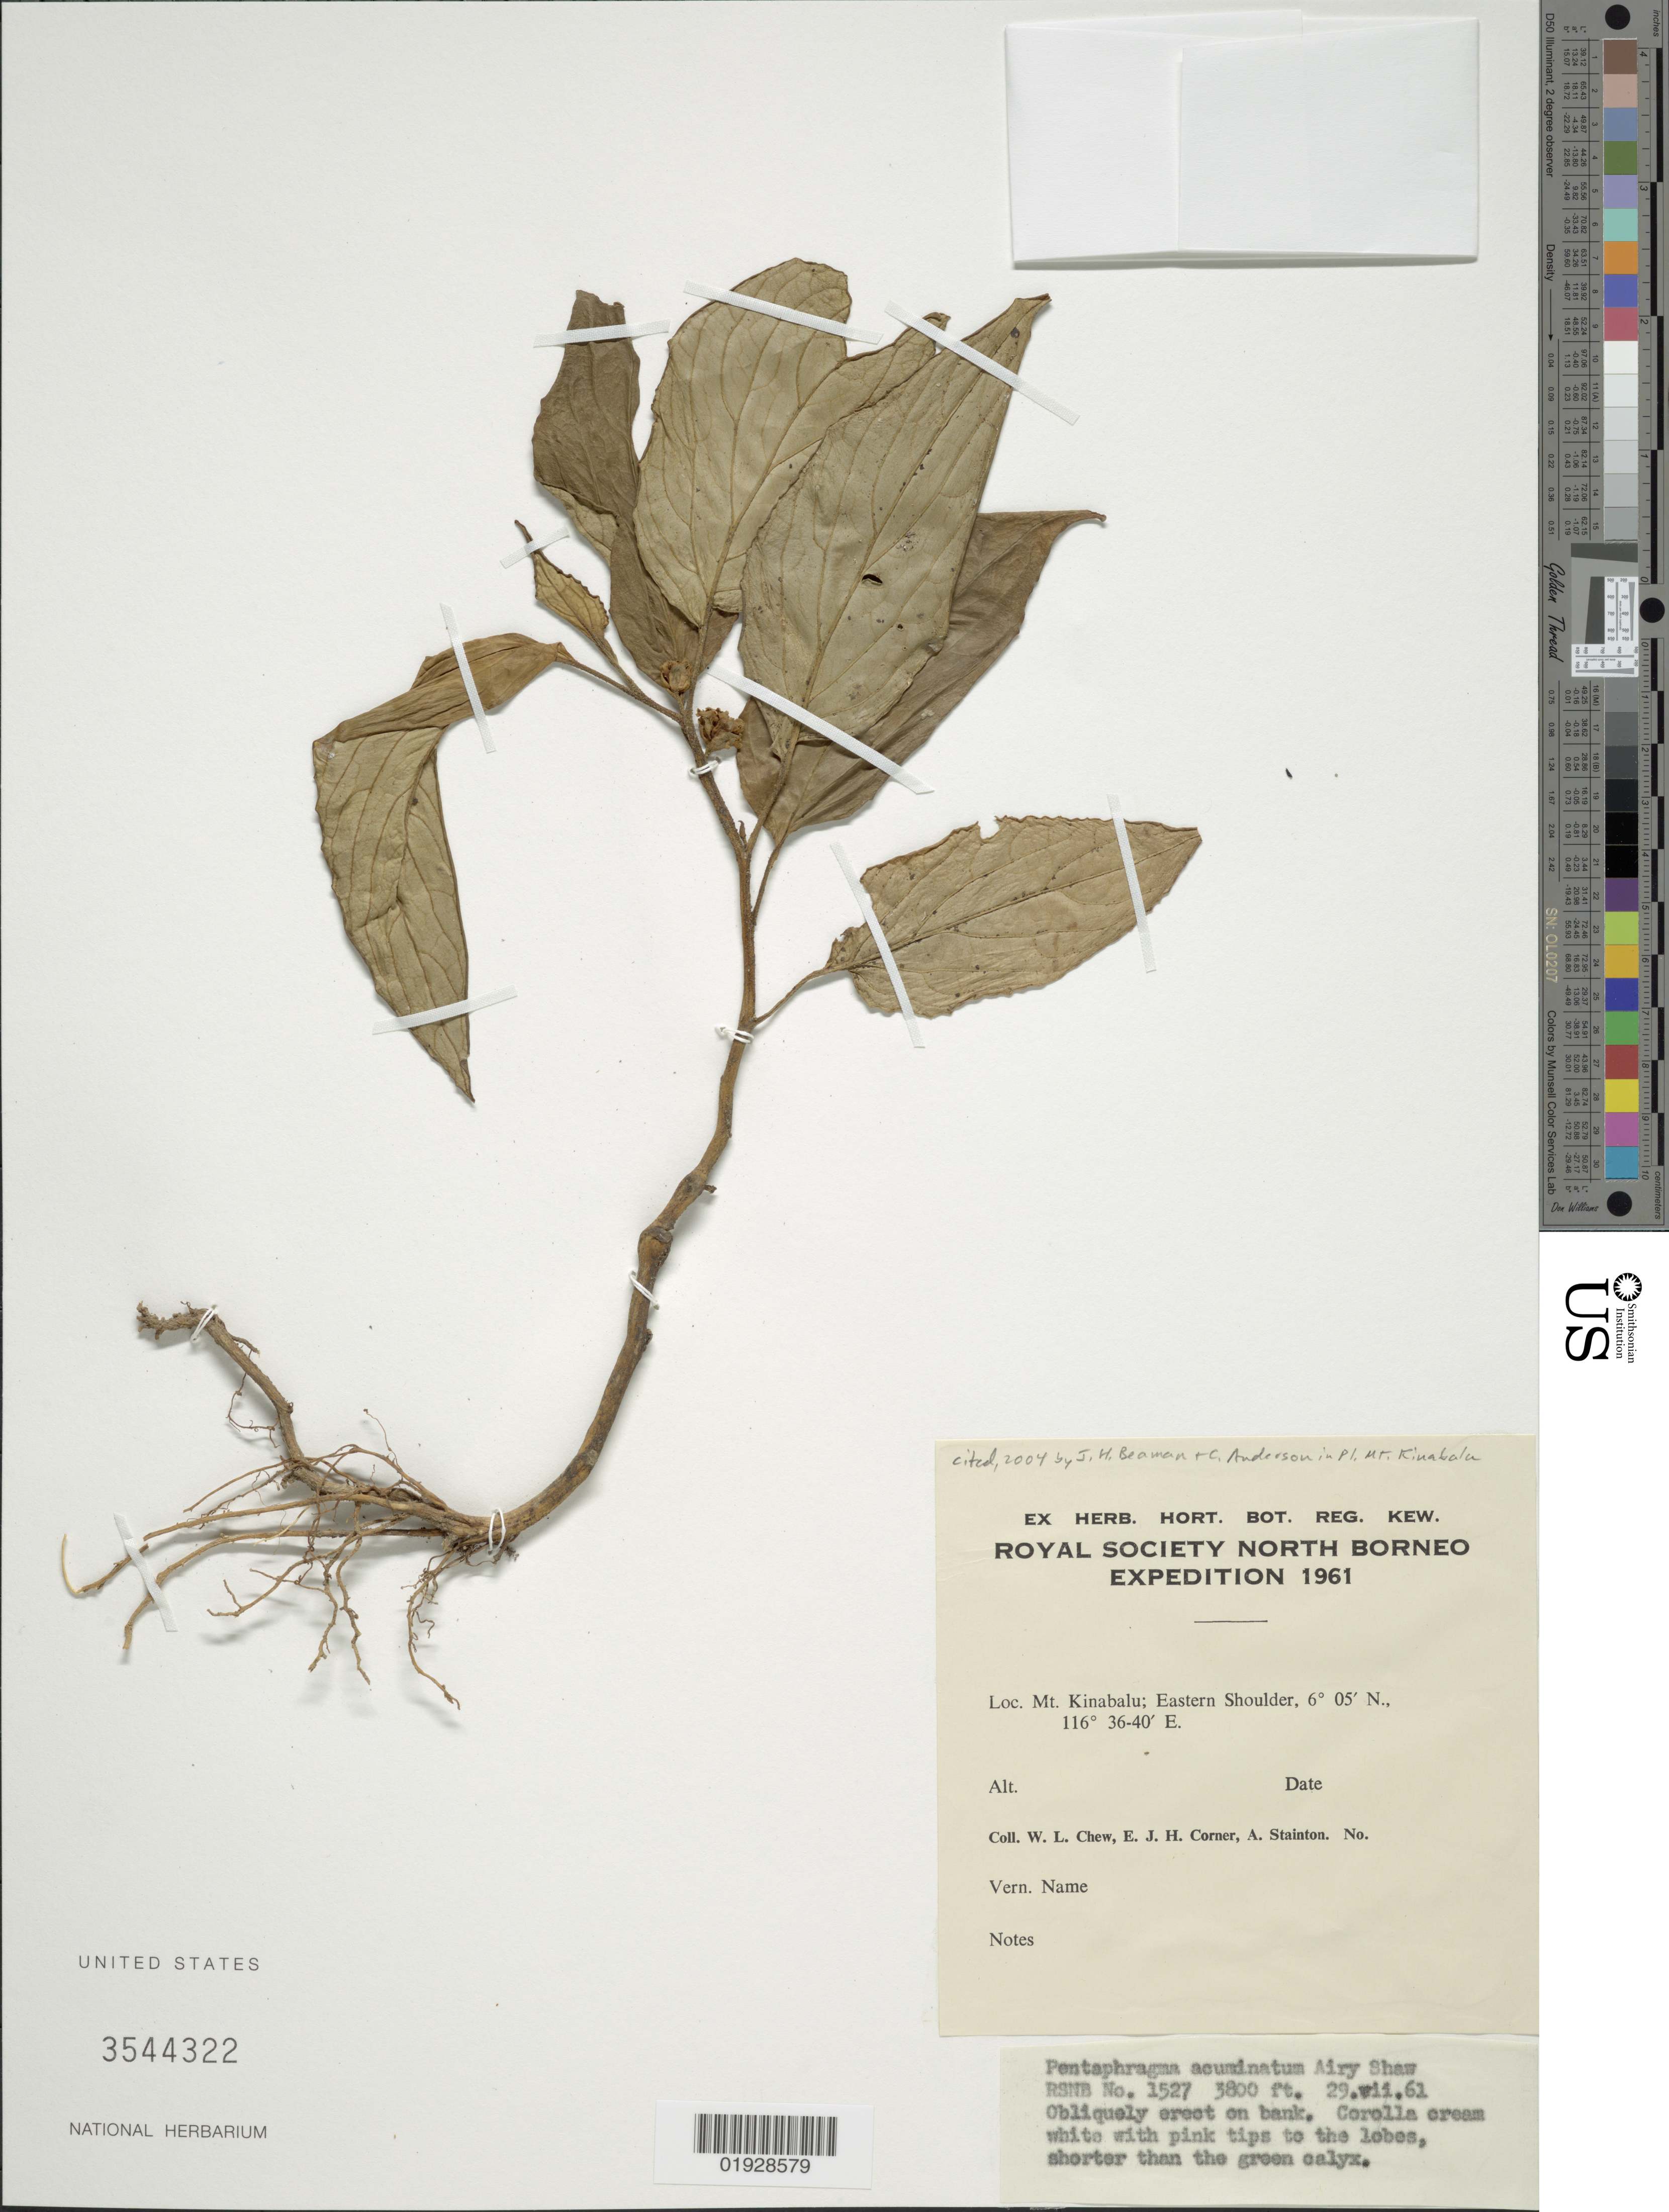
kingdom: Plantae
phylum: Tracheophyta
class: Magnoliopsida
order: Asterales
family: Pentaphragmataceae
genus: Pentaphragma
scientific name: Pentaphragma acuminatum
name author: Airy Shaw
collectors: W. Chew, E. Corner & A. Stainton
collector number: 1527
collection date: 1961-07-29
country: Malaysia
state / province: Sabah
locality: North Borneo. Mt. Kinabalu; Eastern Shoulder.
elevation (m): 1158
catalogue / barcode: US 3544322